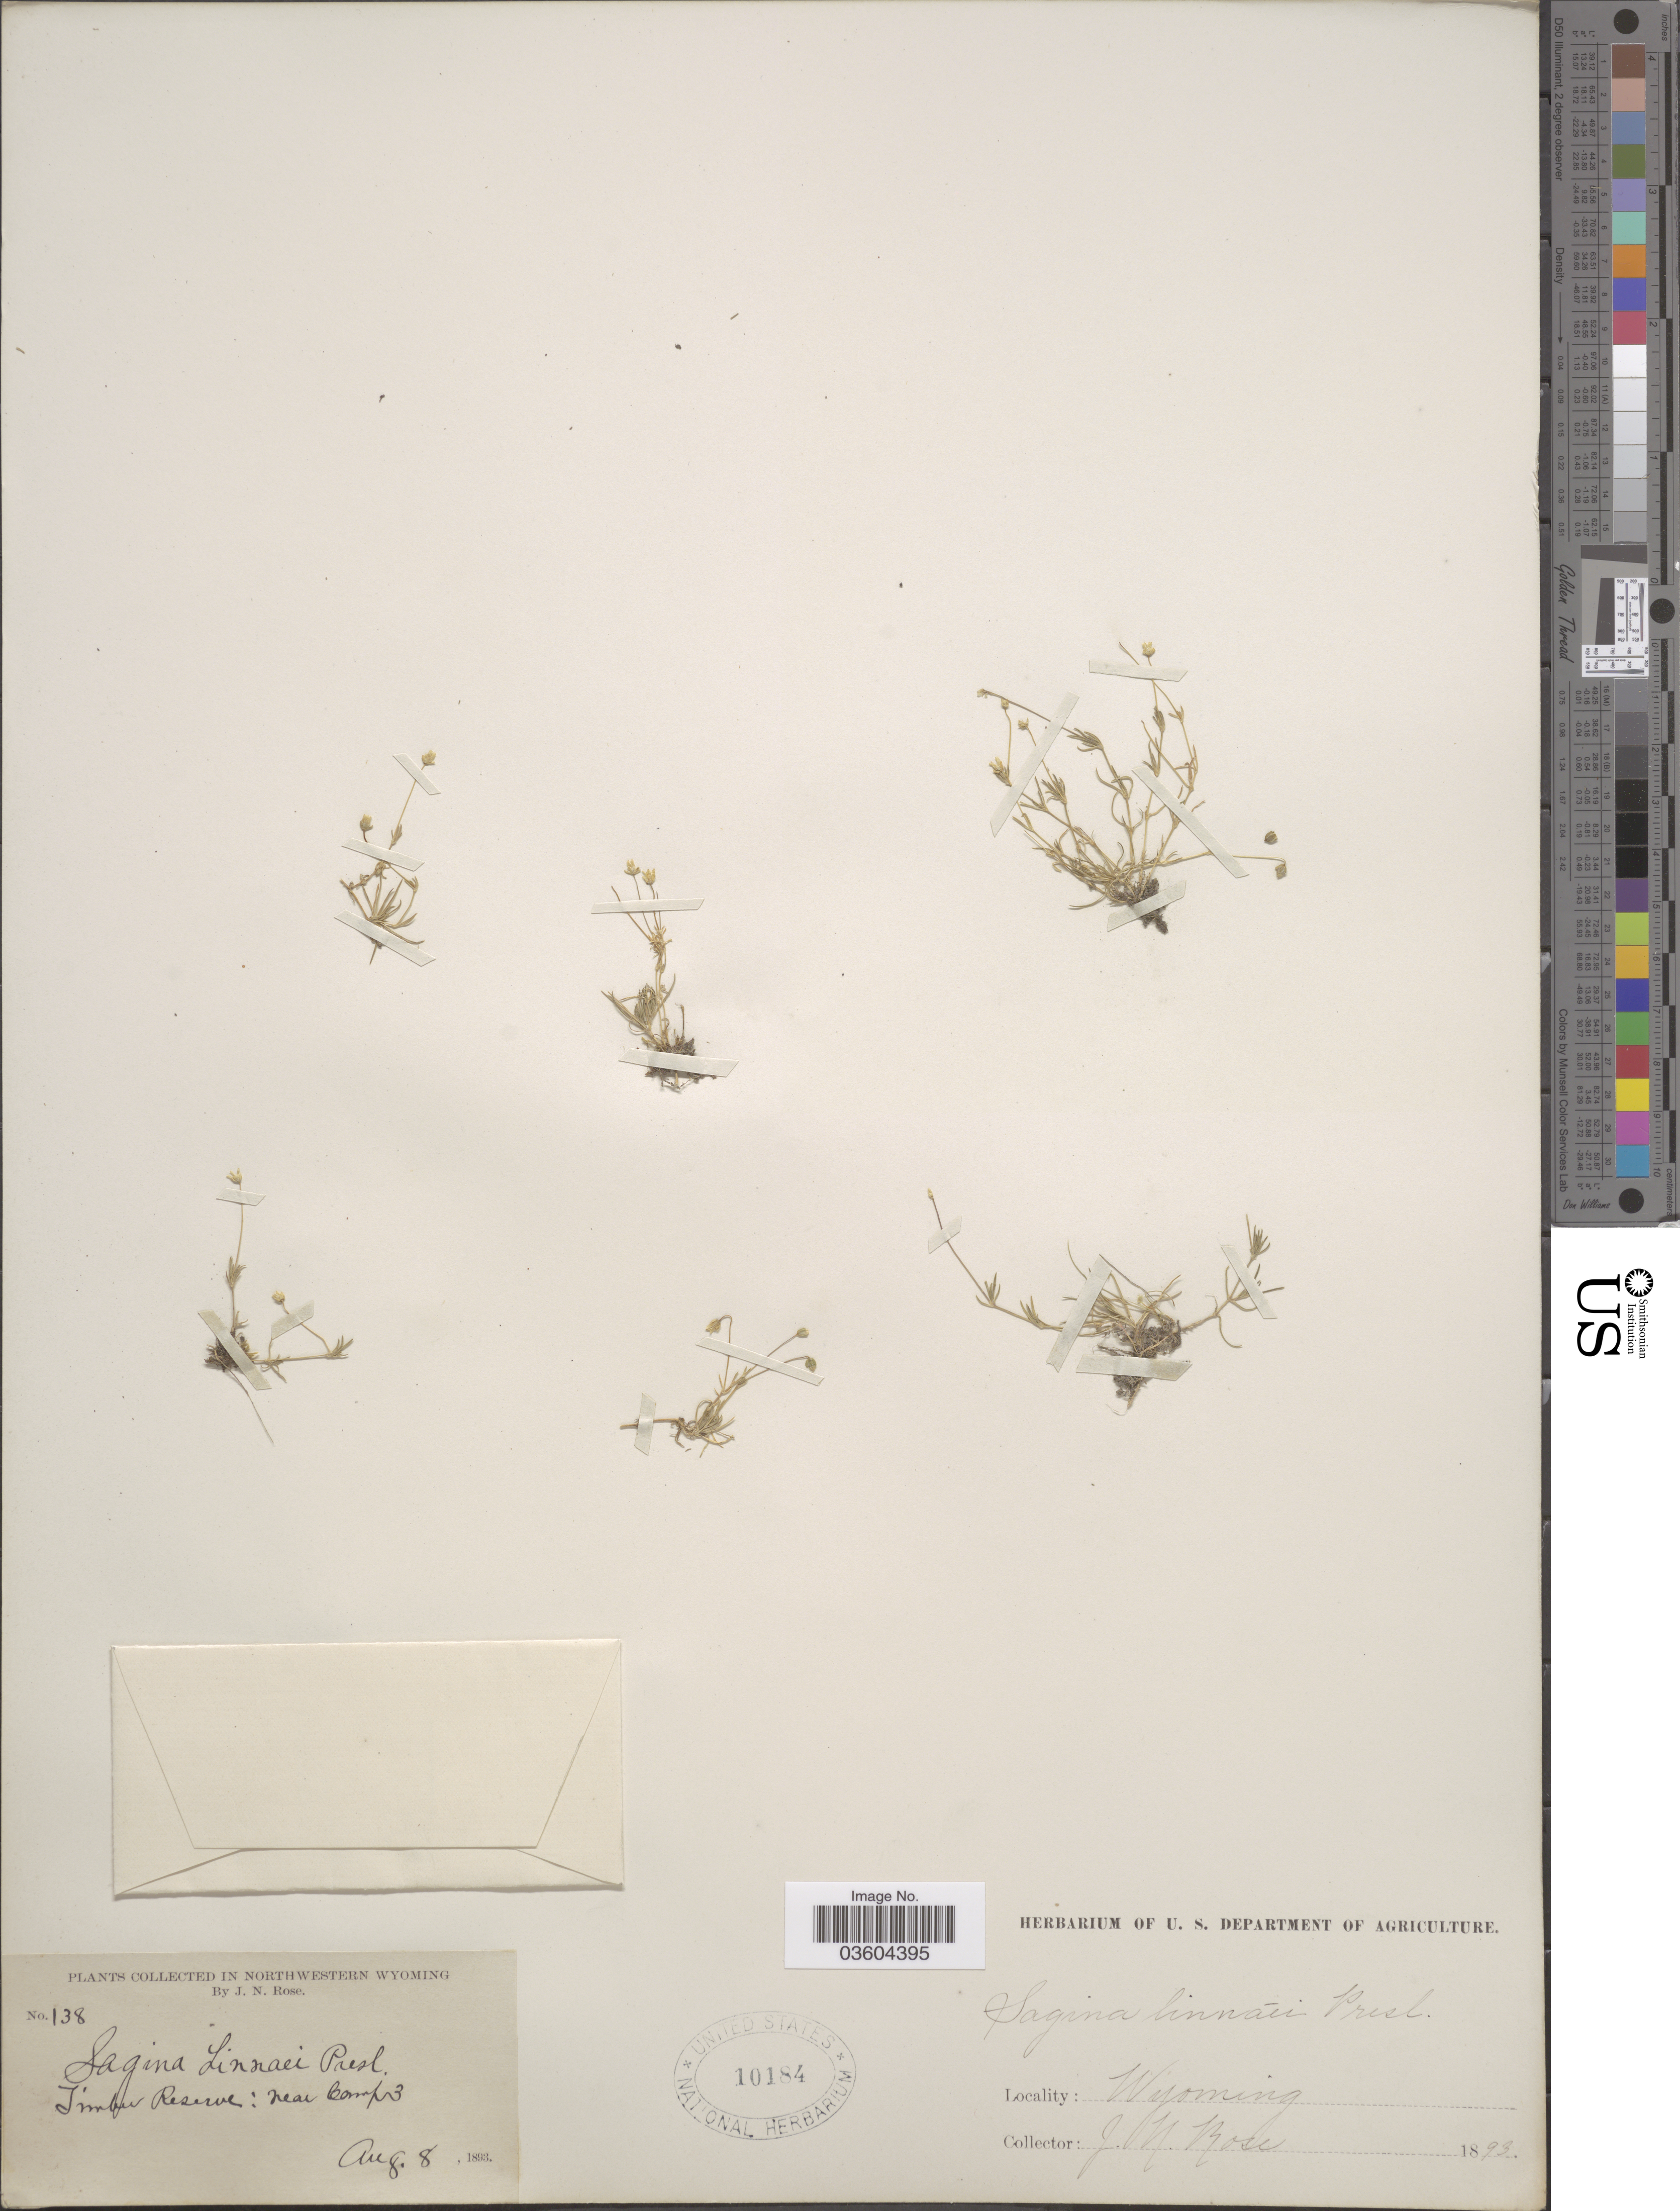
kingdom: Plantae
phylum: Tracheophyta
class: Magnoliopsida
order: Caryophyllales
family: Caryophyllaceae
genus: Sagina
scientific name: Sagina saginoides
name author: (L.) H. Karst.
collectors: J. N. Rose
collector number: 138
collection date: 1893-08-08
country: United States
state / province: Wyoming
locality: Northwestern Wyoming. Timber Reserve: near Camp 3.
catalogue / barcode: US 10184